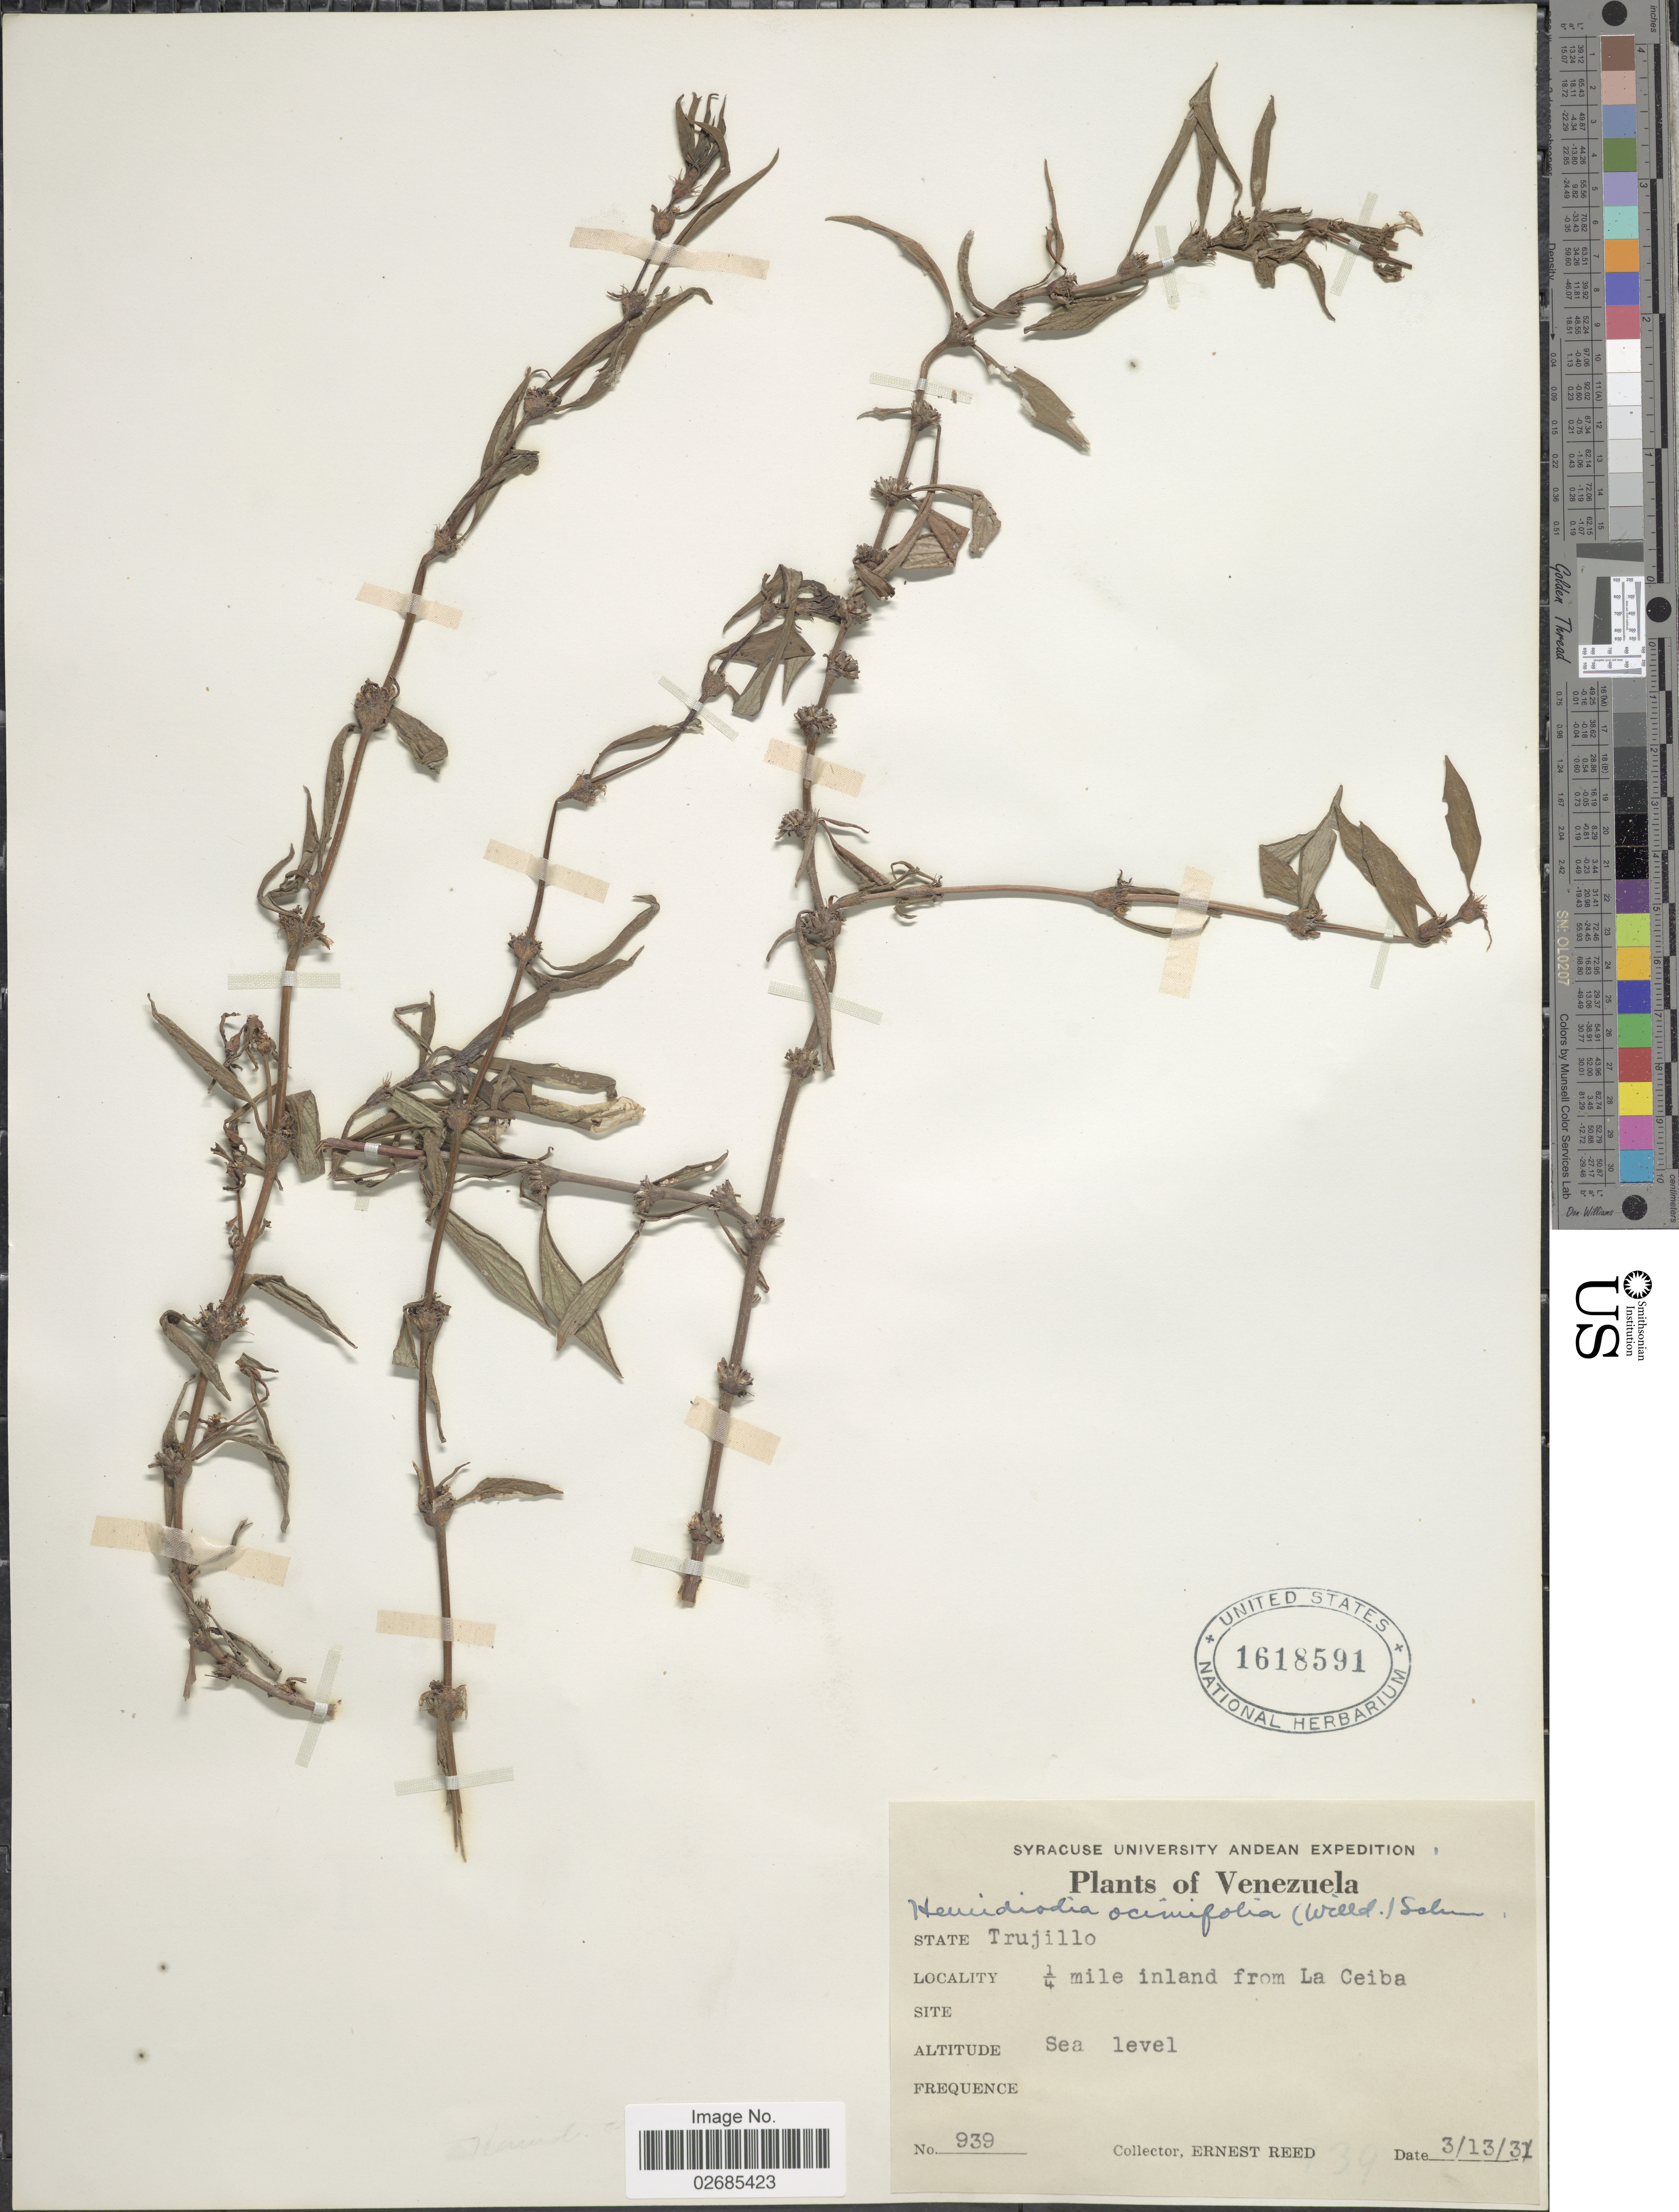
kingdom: Plantae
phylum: Tracheophyta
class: Magnoliopsida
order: Gentianales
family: Rubiaceae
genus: Hemidiodia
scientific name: Hemidiodia ocimifolia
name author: (Willd.) K. Schum.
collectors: E. Reed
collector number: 939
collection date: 1931-03-13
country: Venezuela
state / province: Trujillo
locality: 1/4 mile inland from La Ceiba.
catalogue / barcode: US 1618591